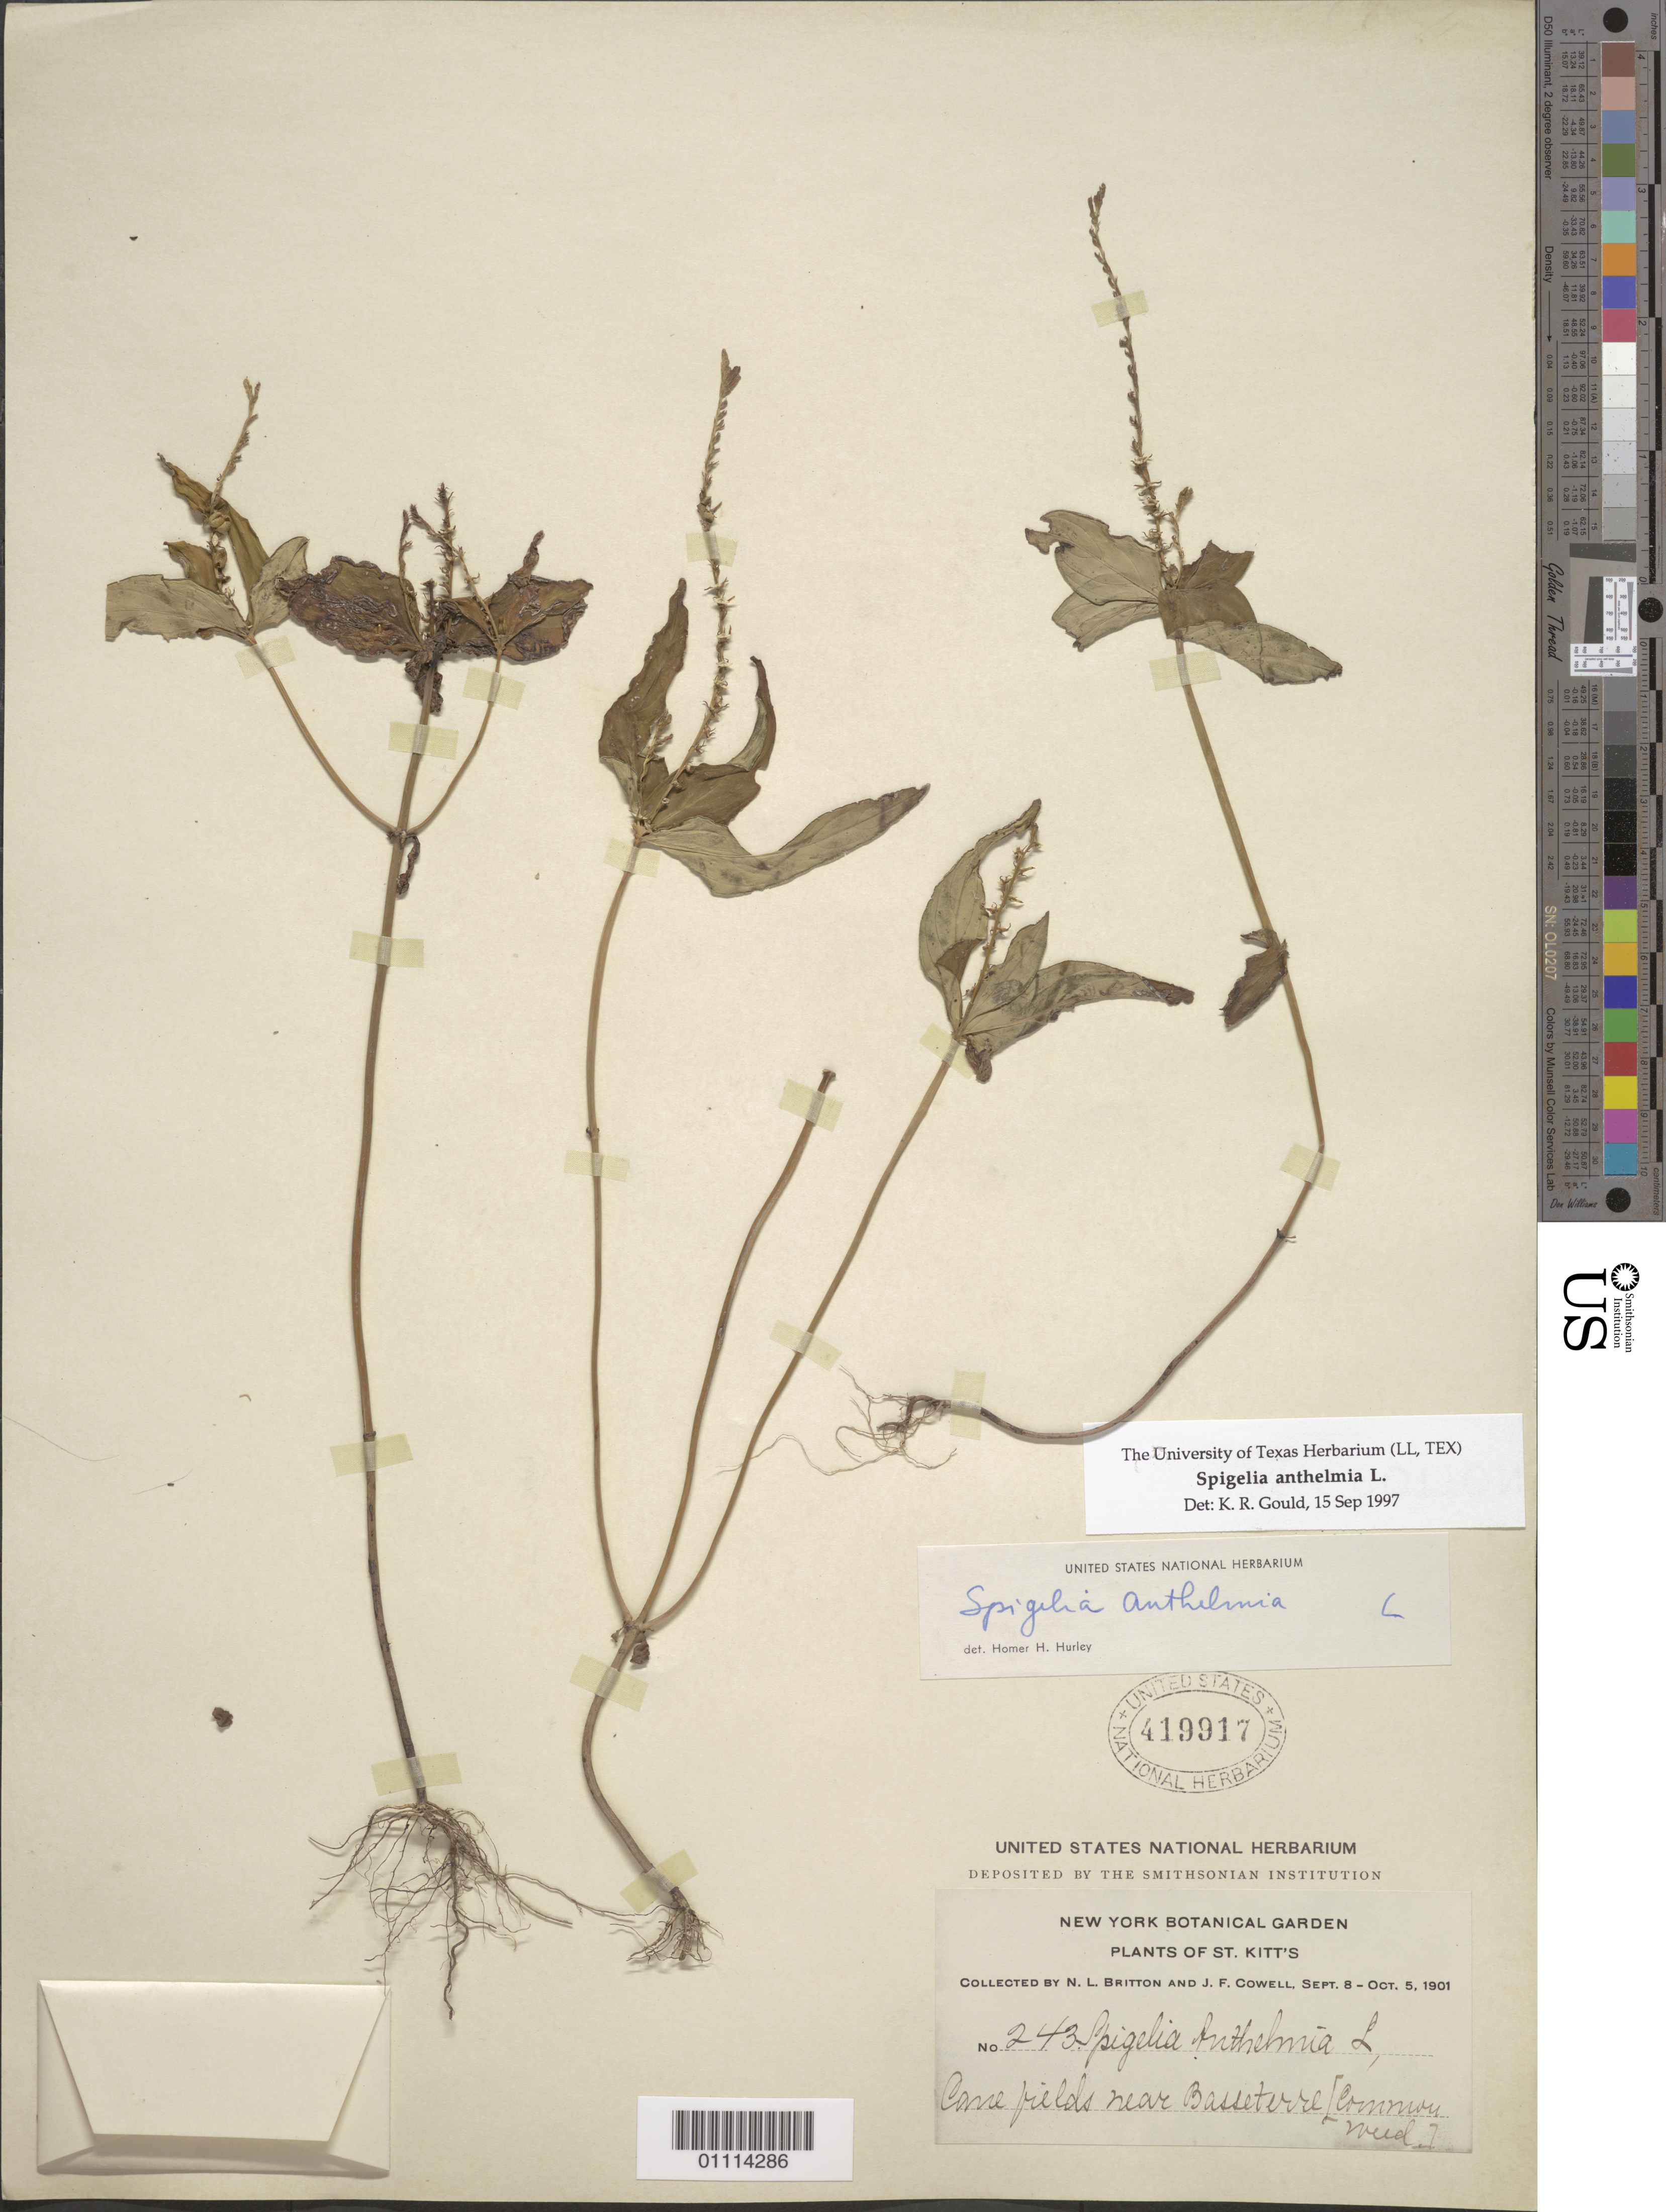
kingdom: Plantae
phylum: Tracheophyta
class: Magnoliopsida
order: Gentianales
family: Loganiaceae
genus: Spigelia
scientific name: Spigelia anthelmia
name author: L.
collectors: N. Britton, N. Britton & J. F. Cowell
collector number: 243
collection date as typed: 08 Sep 1901 to 05 Oct 1901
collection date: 1901-09-08/1901-10-05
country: St. Christopher-Nevis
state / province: St. George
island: St. Christopher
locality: Cane fields near Bassetere.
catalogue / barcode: US 419917